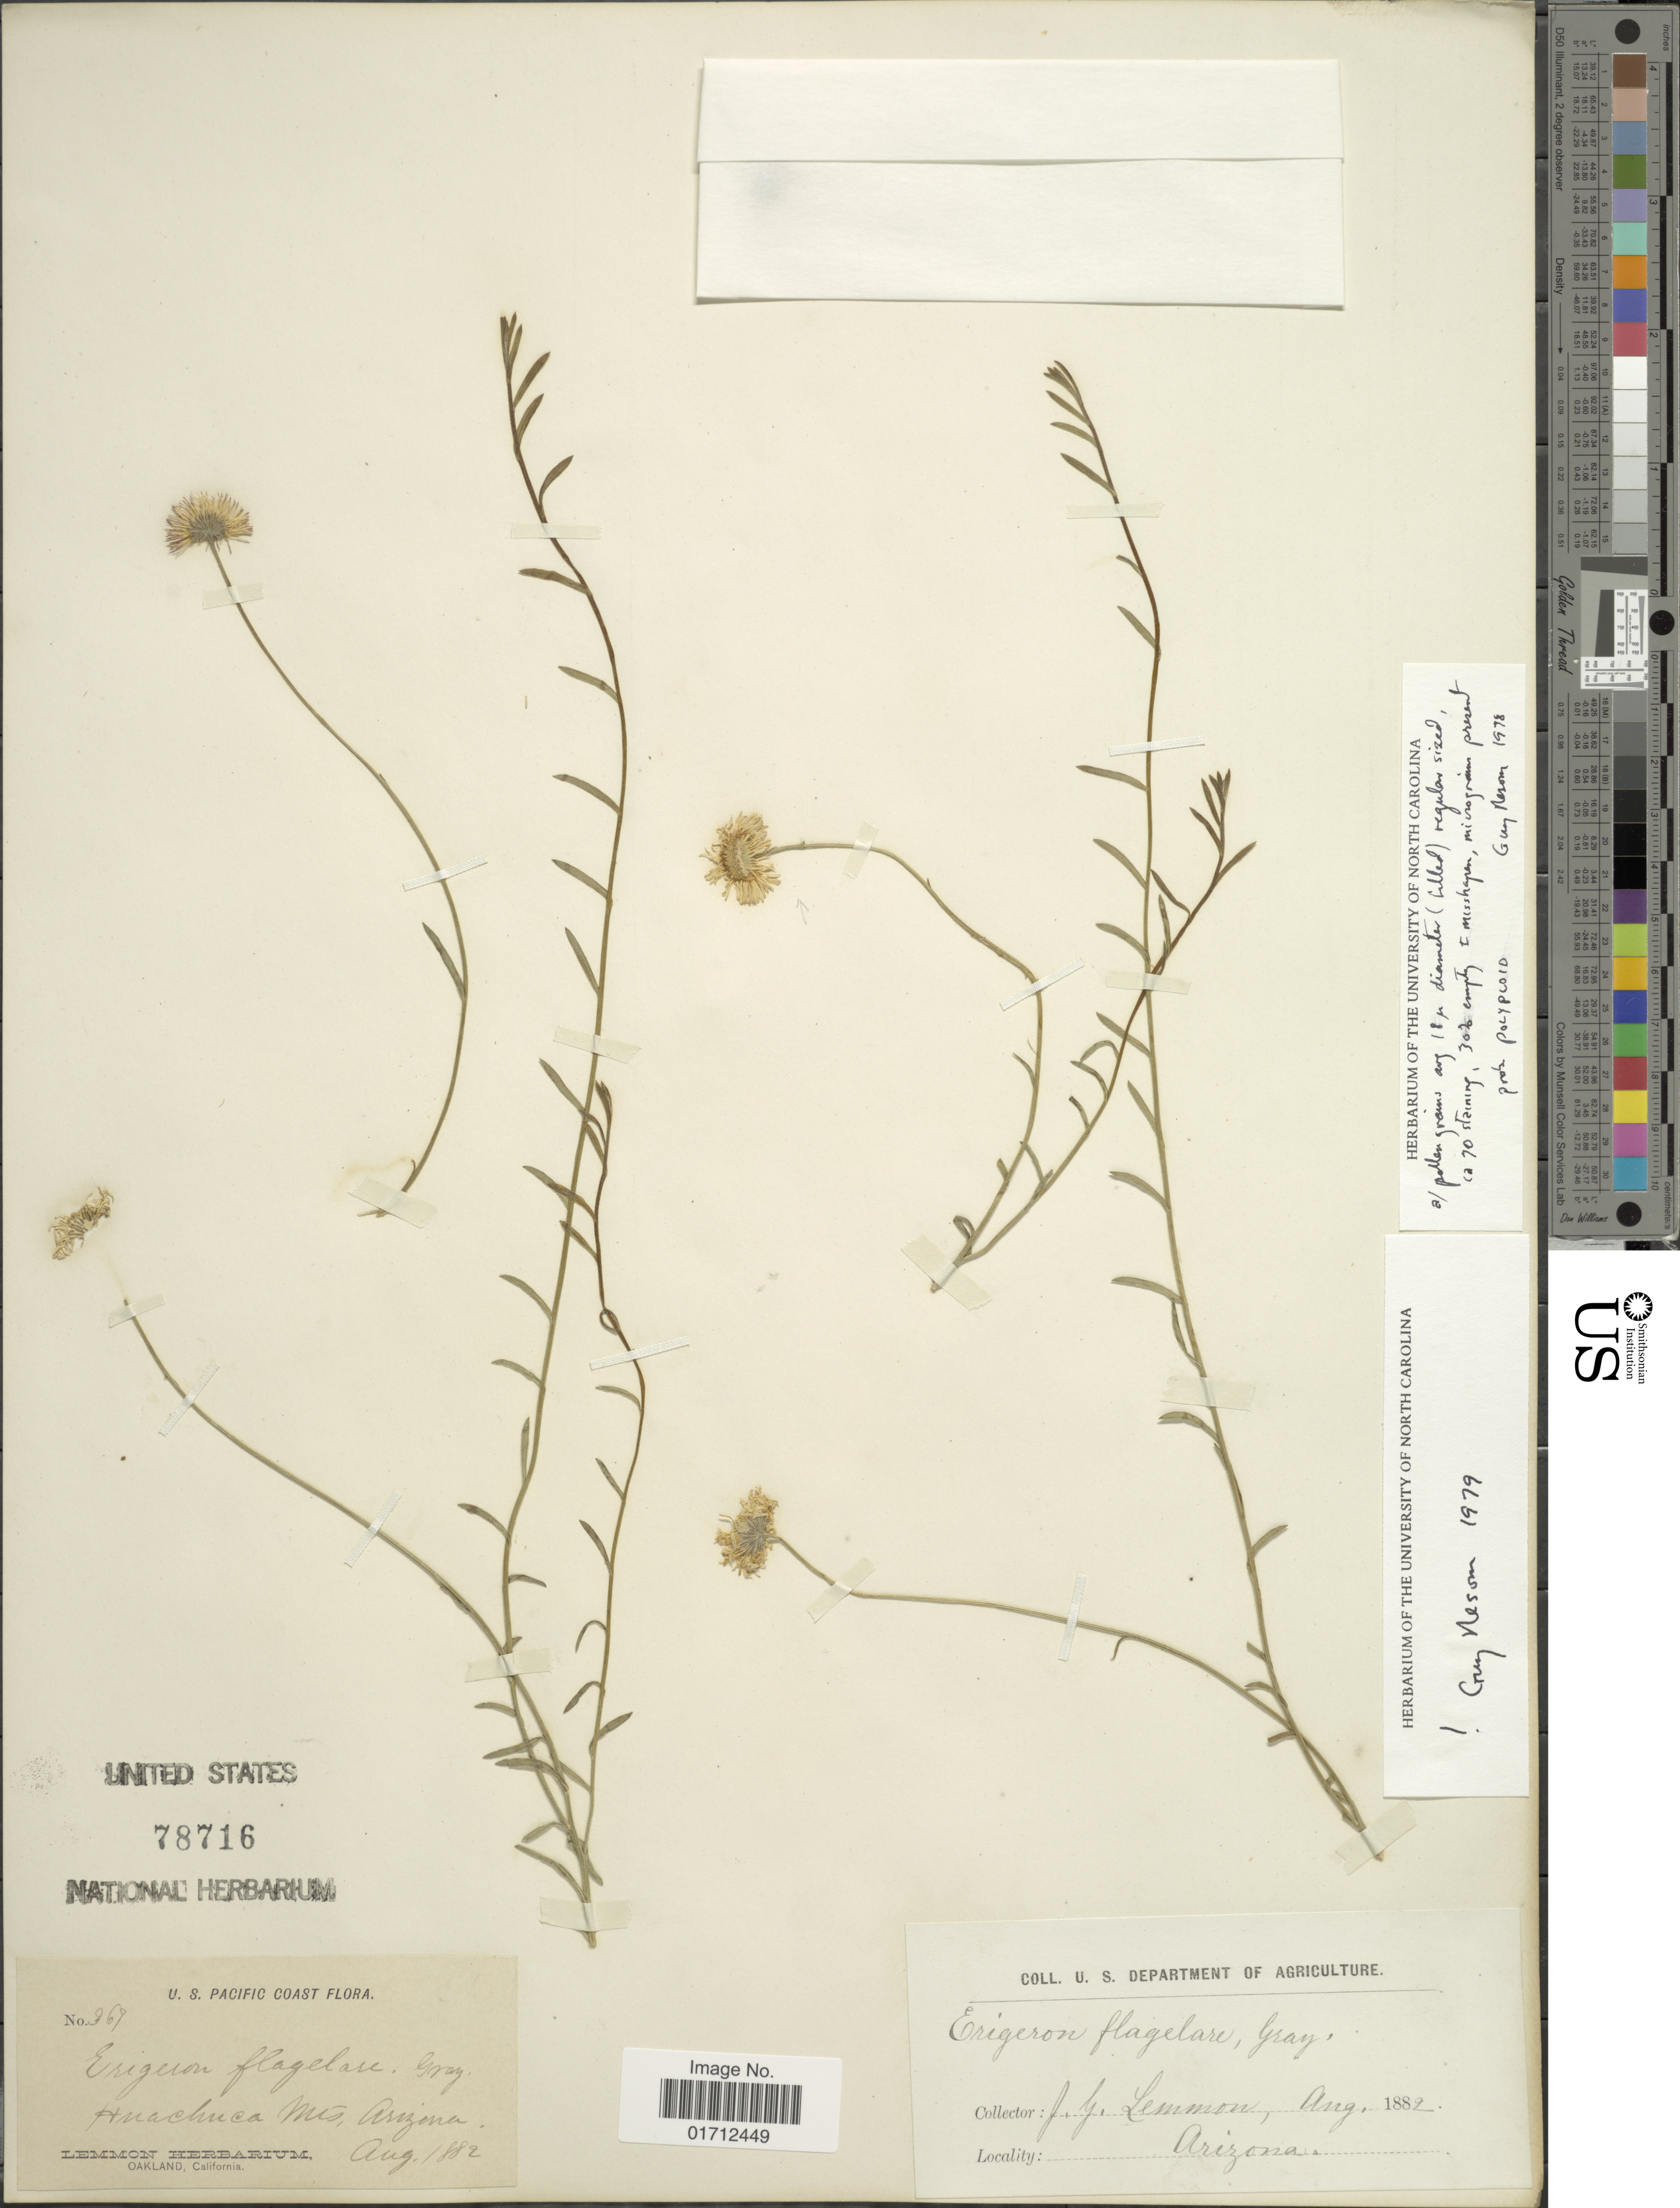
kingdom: Plantae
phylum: Tracheophyta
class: Magnoliopsida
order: Asterales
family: Asteraceae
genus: Erigeron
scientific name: Erigeron flagellaris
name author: A. Gray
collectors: J. Lemmon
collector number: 367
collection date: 1882-08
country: United States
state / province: Arizona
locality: Huachuca Mts.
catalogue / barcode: US 78716